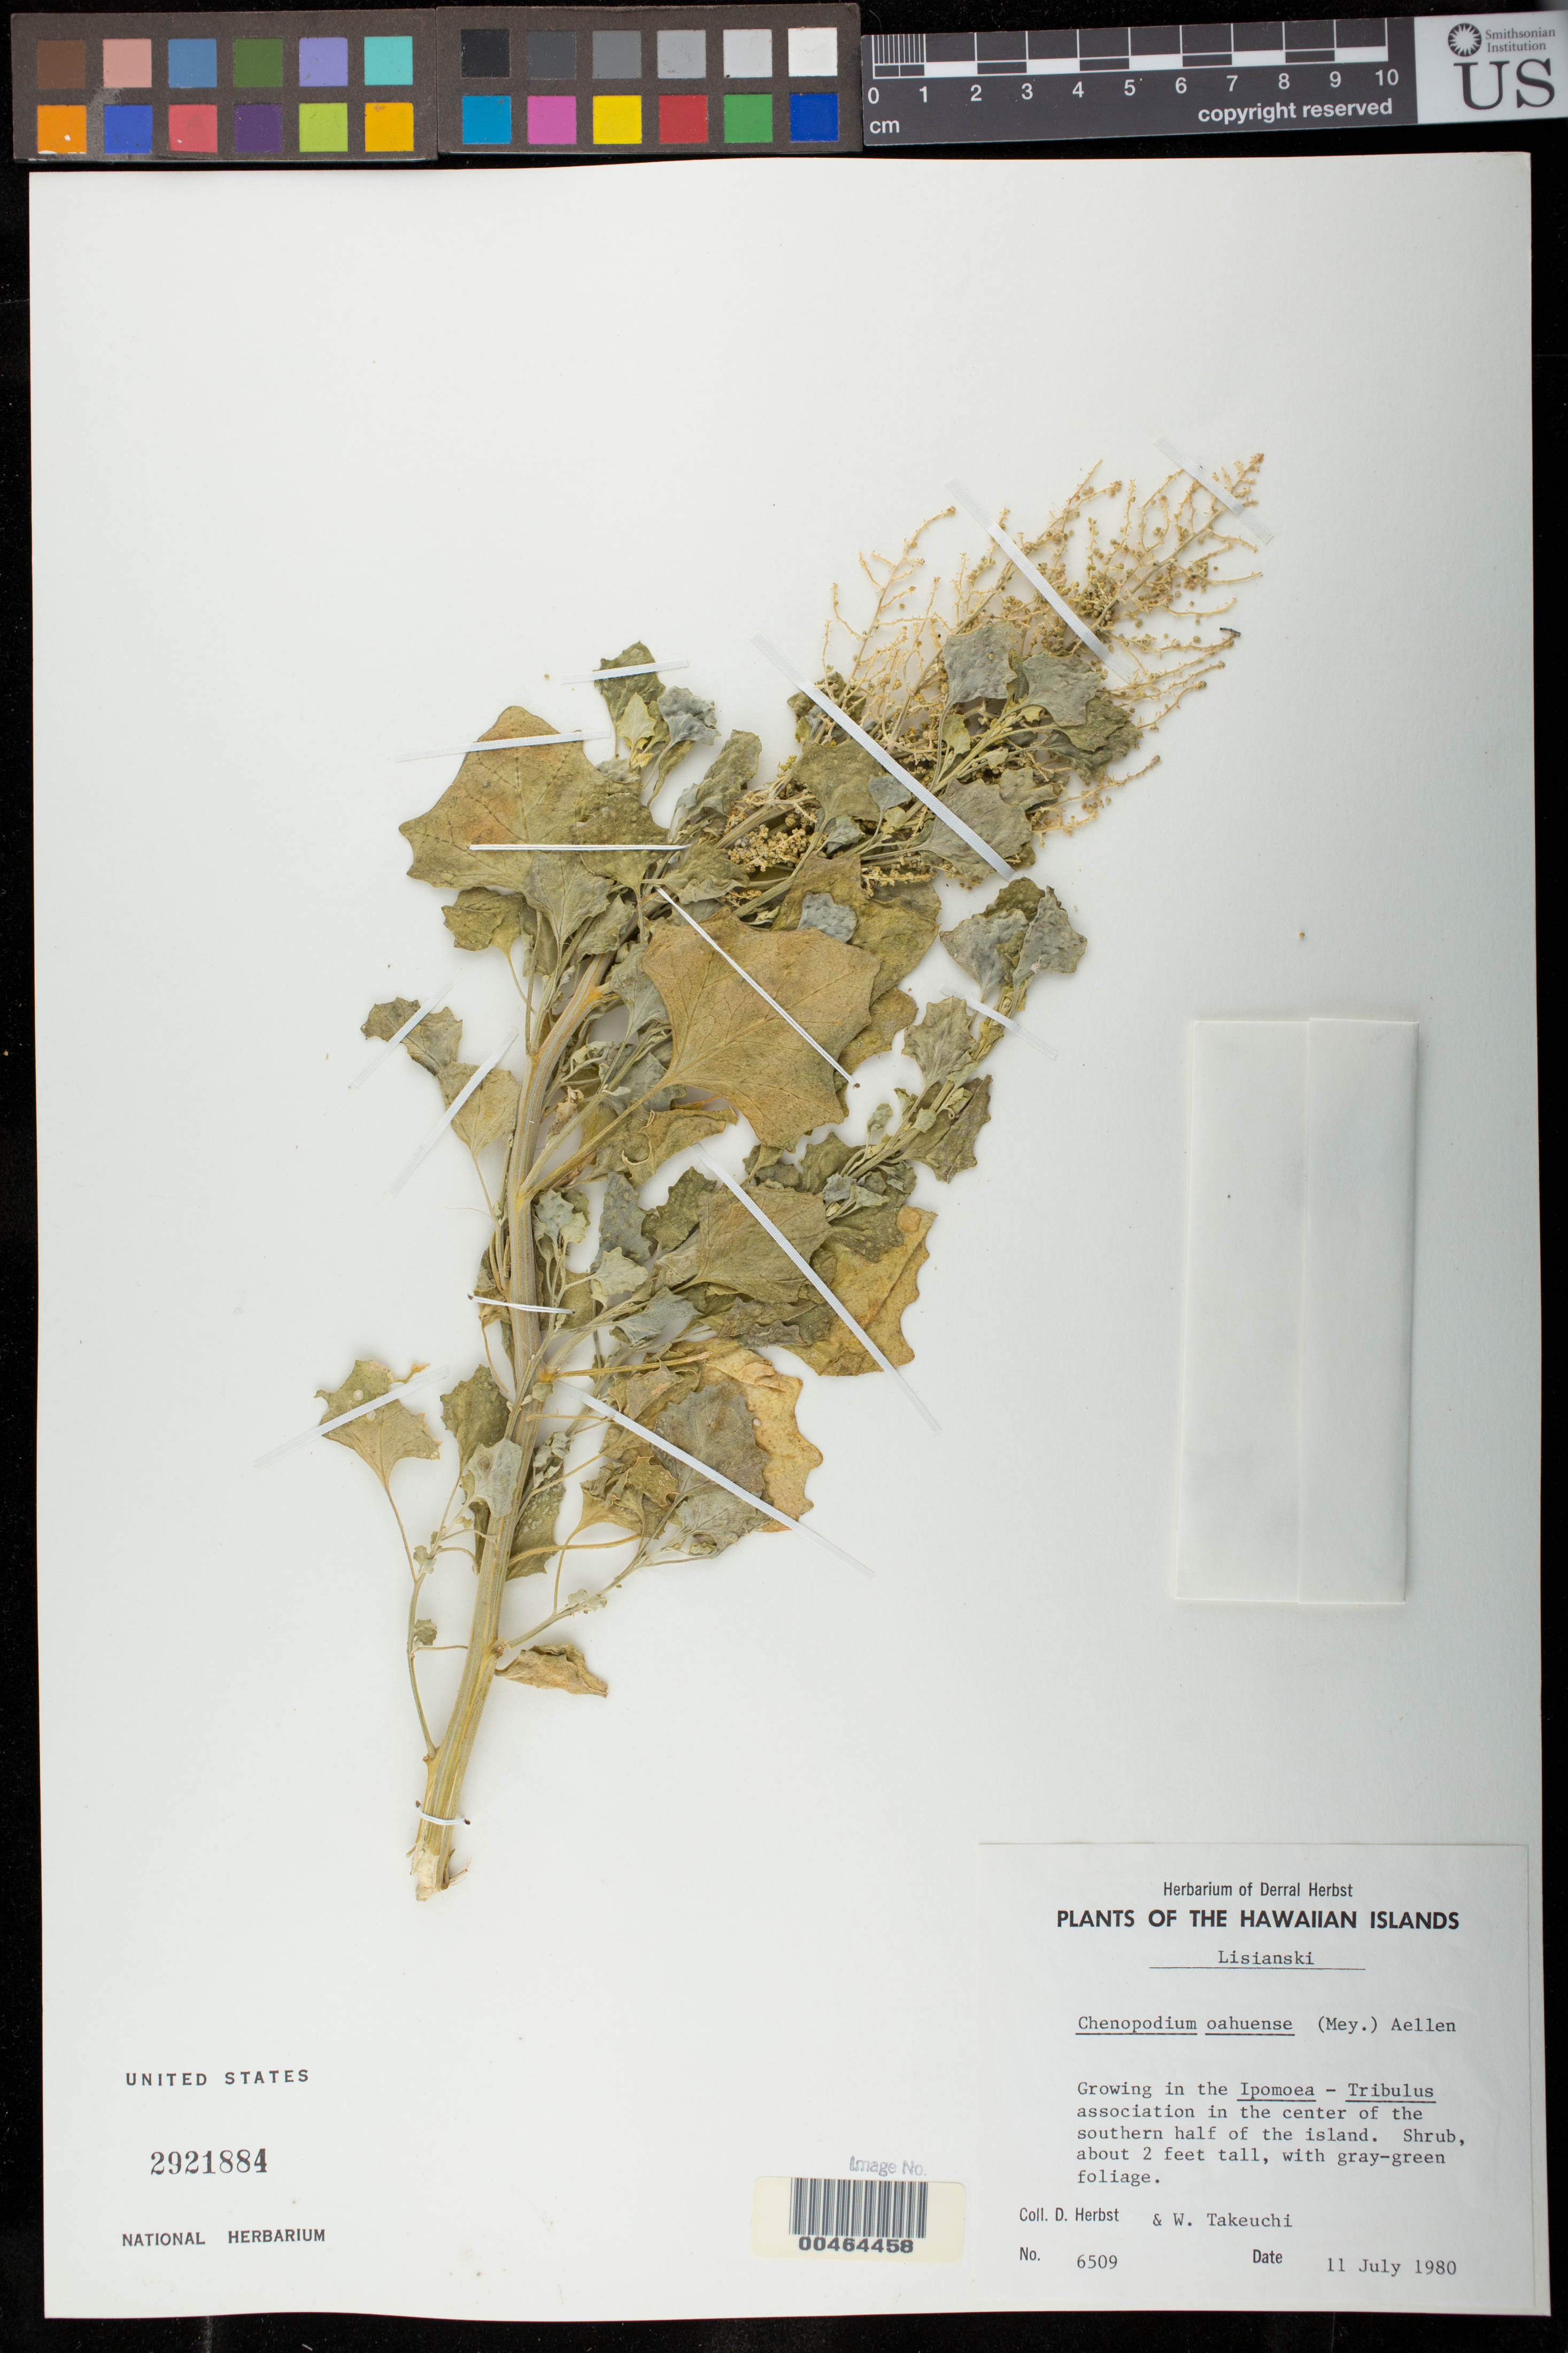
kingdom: Plantae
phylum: Tracheophyta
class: Magnoliopsida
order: Caryophyllales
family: Amaranthaceae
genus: Chenopodium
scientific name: Chenopodium oahuense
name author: (Meyen) Aellen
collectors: D. R. Herbst & W. N. Takeuchi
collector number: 6509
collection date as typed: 11 Jul 1980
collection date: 1980-07-11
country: United States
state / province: Hawaii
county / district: Honolulu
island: Lisianski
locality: In the center of the southern half of the island.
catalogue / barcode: US 2921884